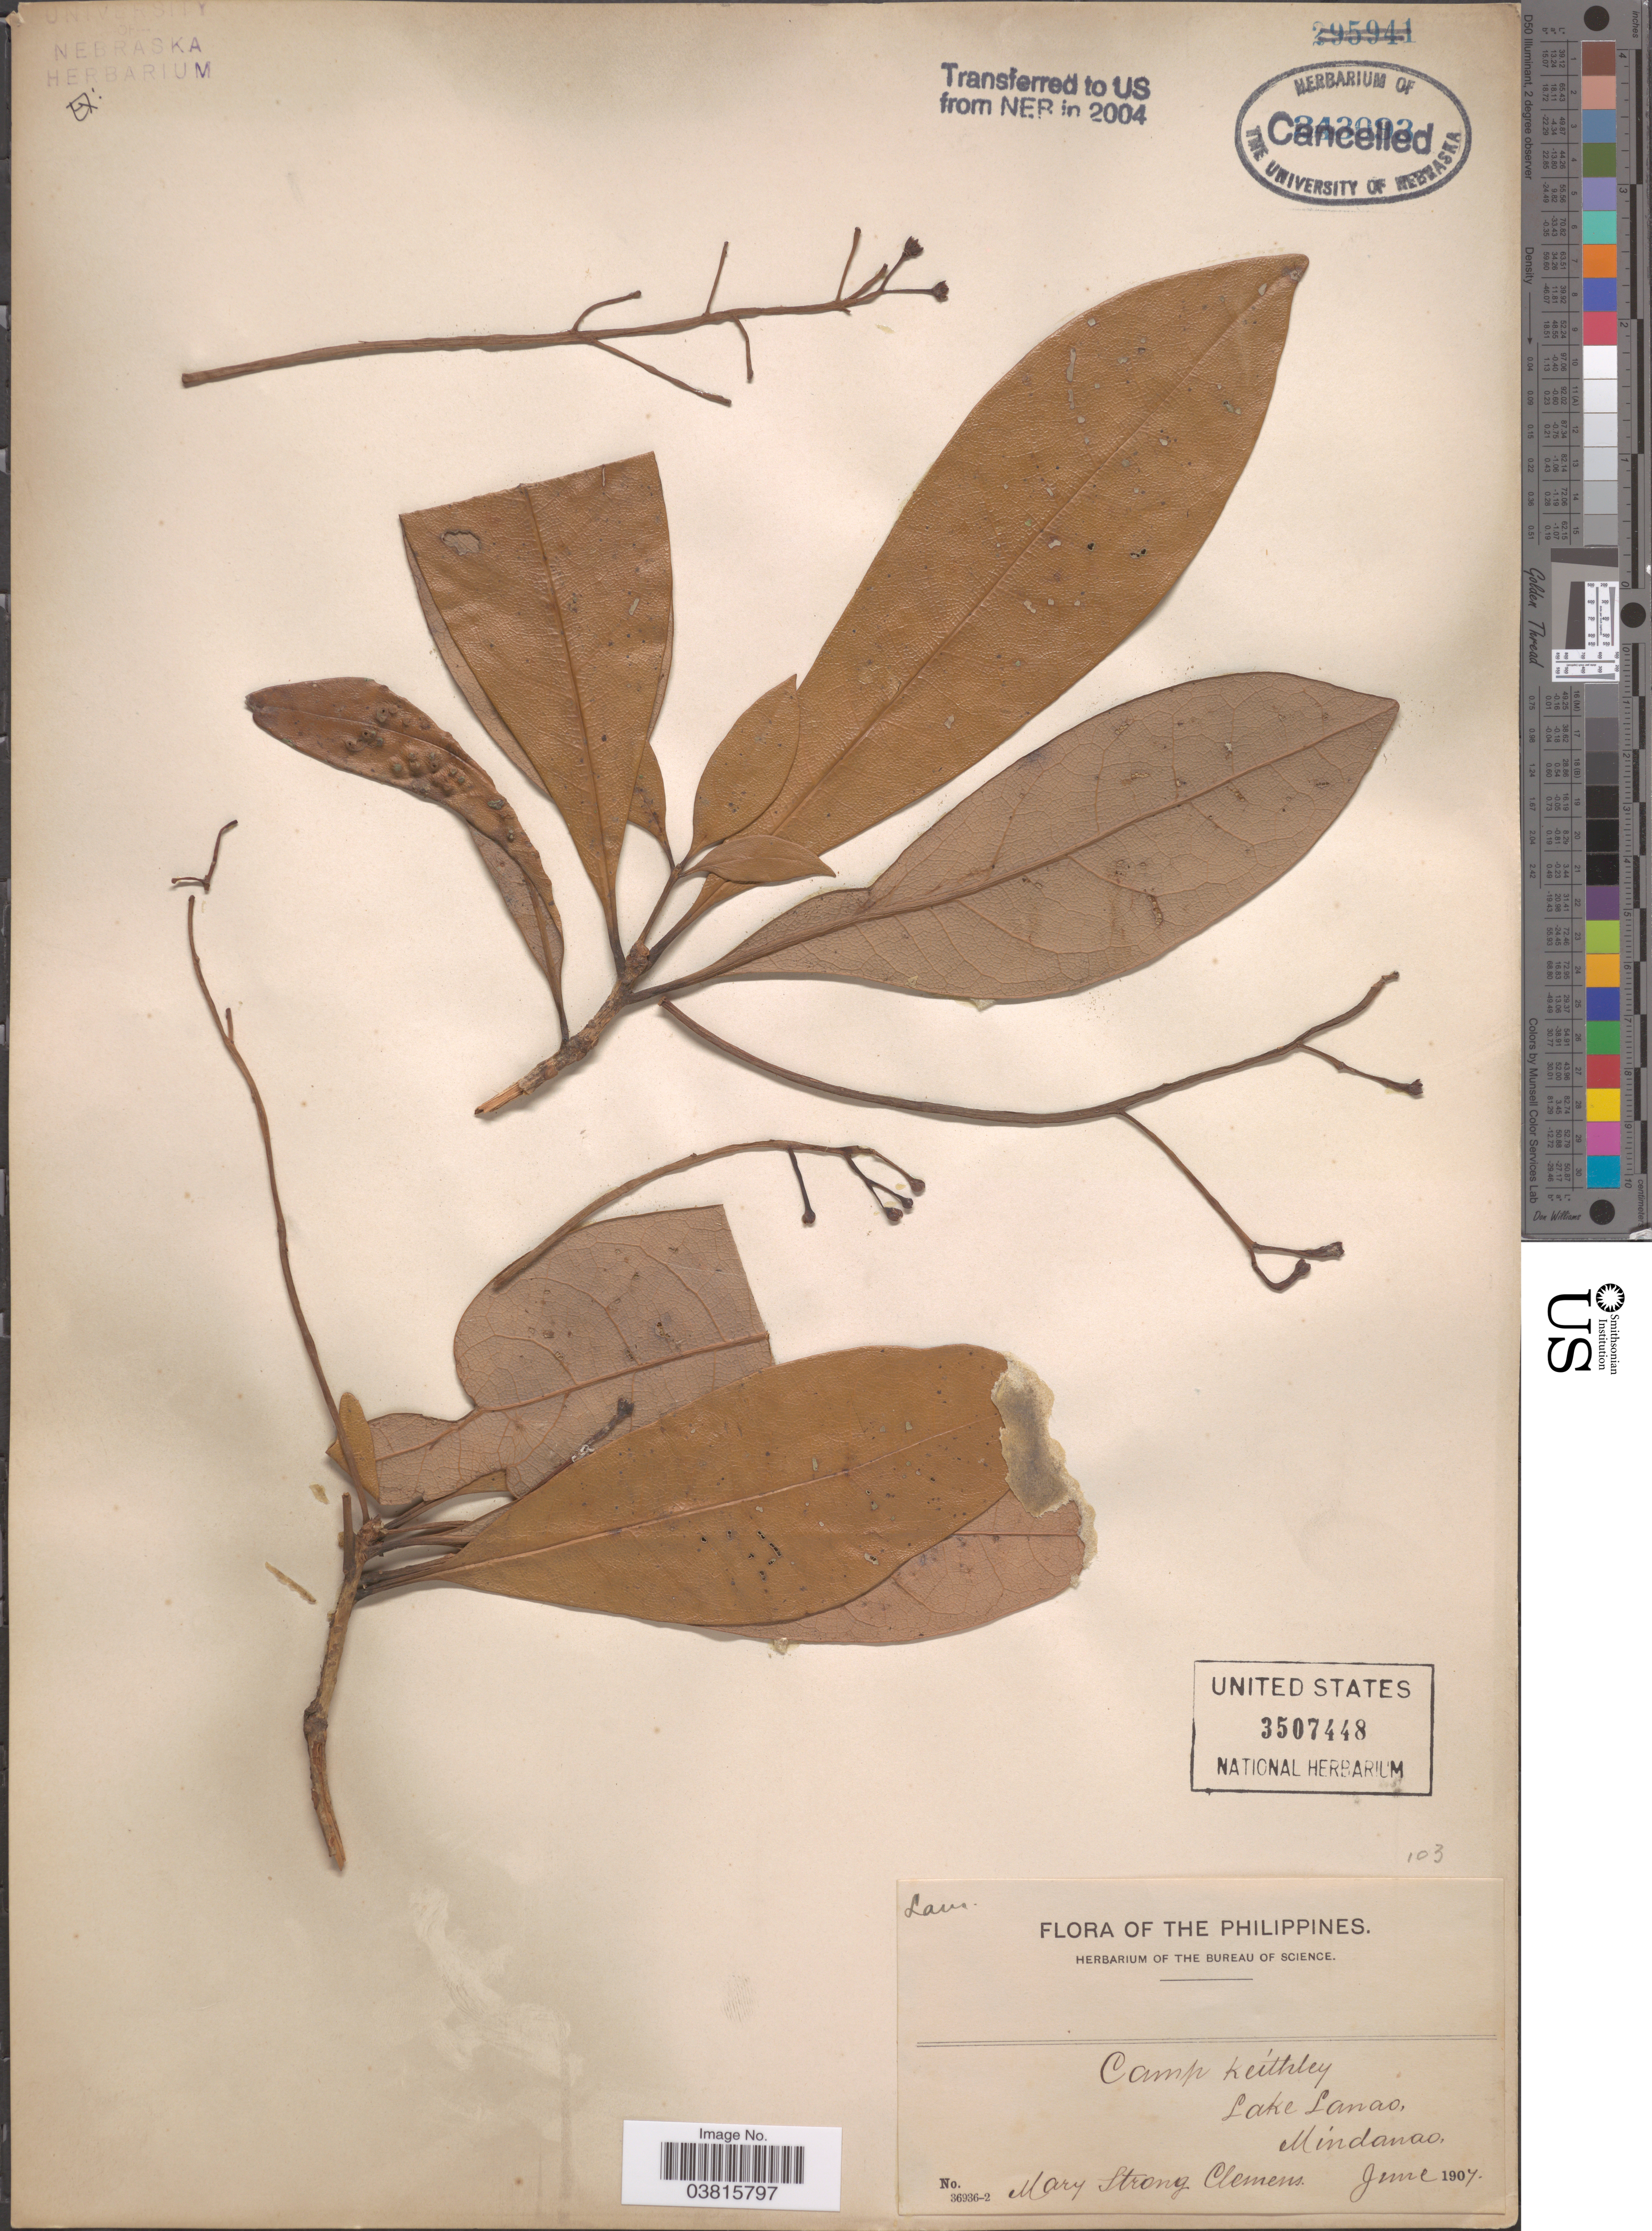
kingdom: Plantae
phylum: Tracheophyta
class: Magnoliopsida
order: Laurales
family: Lauraceae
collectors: M. S. Clemens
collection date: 1907-06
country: Philippines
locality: Camp Keithley, Lake Lanao, Mindanao.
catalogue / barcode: US 3507448